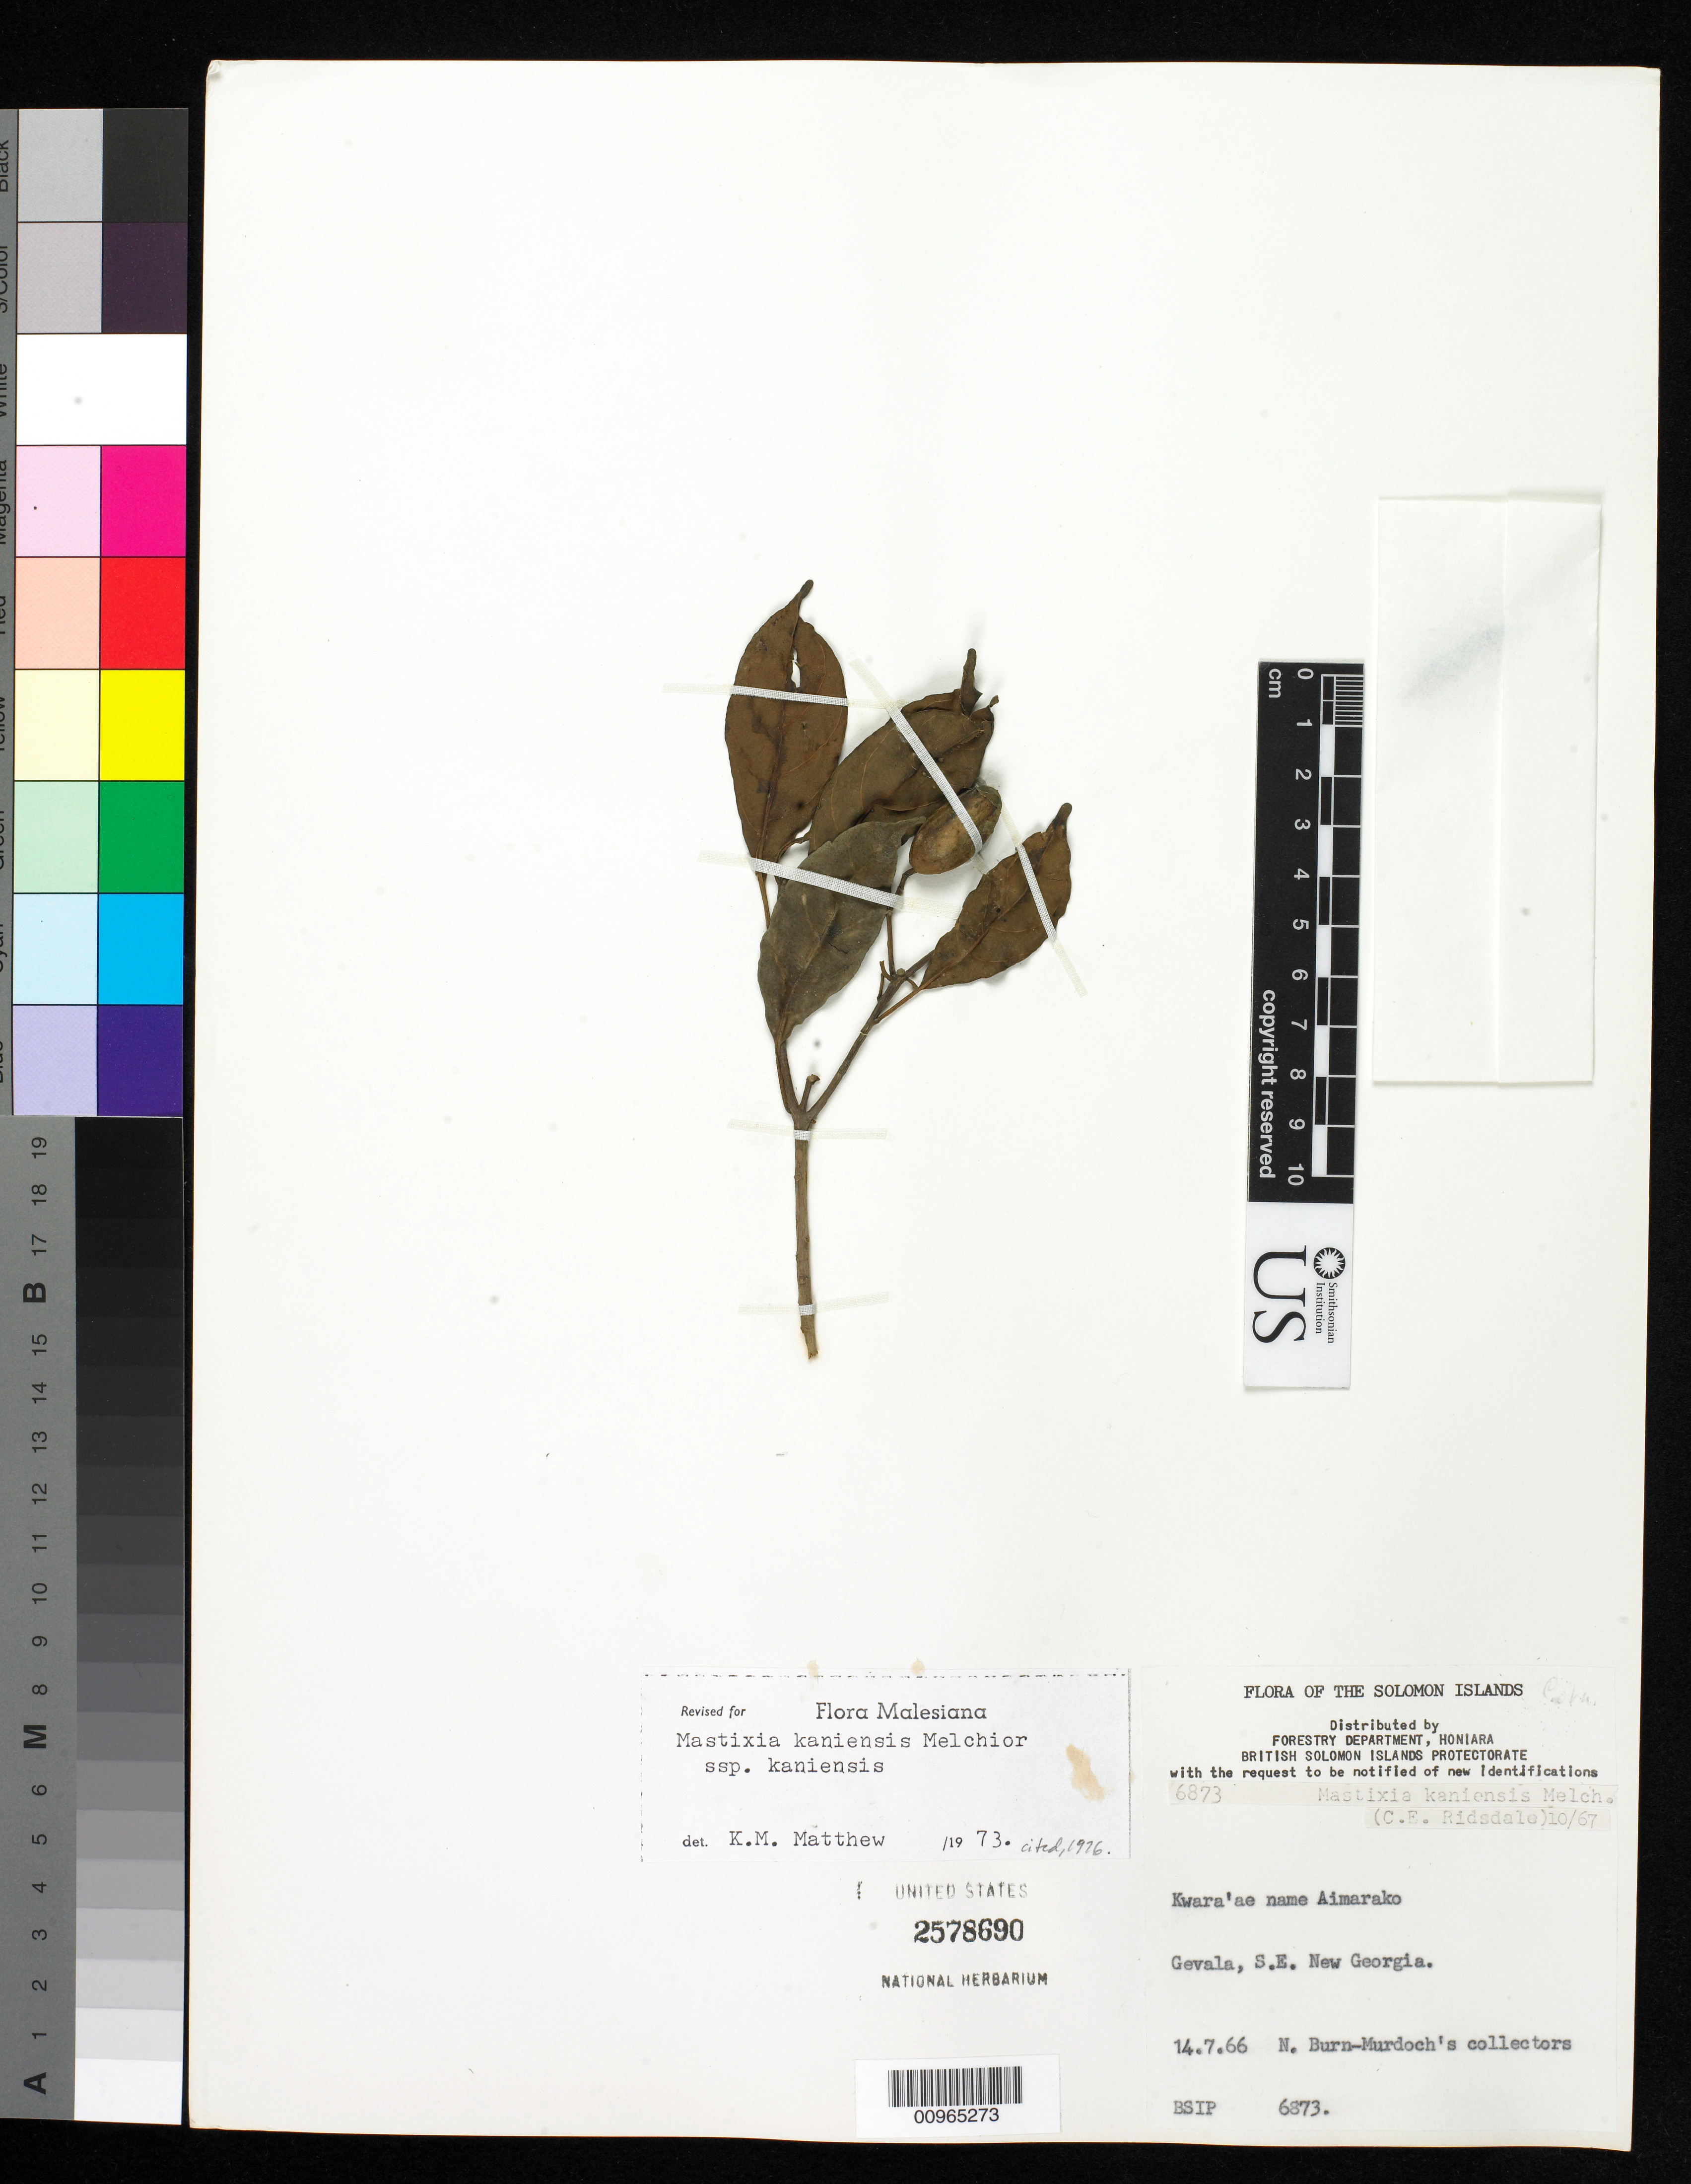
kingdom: Plantae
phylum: Tracheophyta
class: Magnoliopsida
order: Cornales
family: Nyssaceae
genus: Mastixia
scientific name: Mastixia kaniensis subsp. kaniensis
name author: Melch.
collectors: N. Burn-Murdoch's collectors & et al.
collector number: BSIP 6873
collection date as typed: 14 Jul 1966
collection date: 1966-07-14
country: Solomon Islands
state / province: Western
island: New Georgia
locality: Gevala, SE New Georgia, Solomon Islands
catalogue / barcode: US 2578690